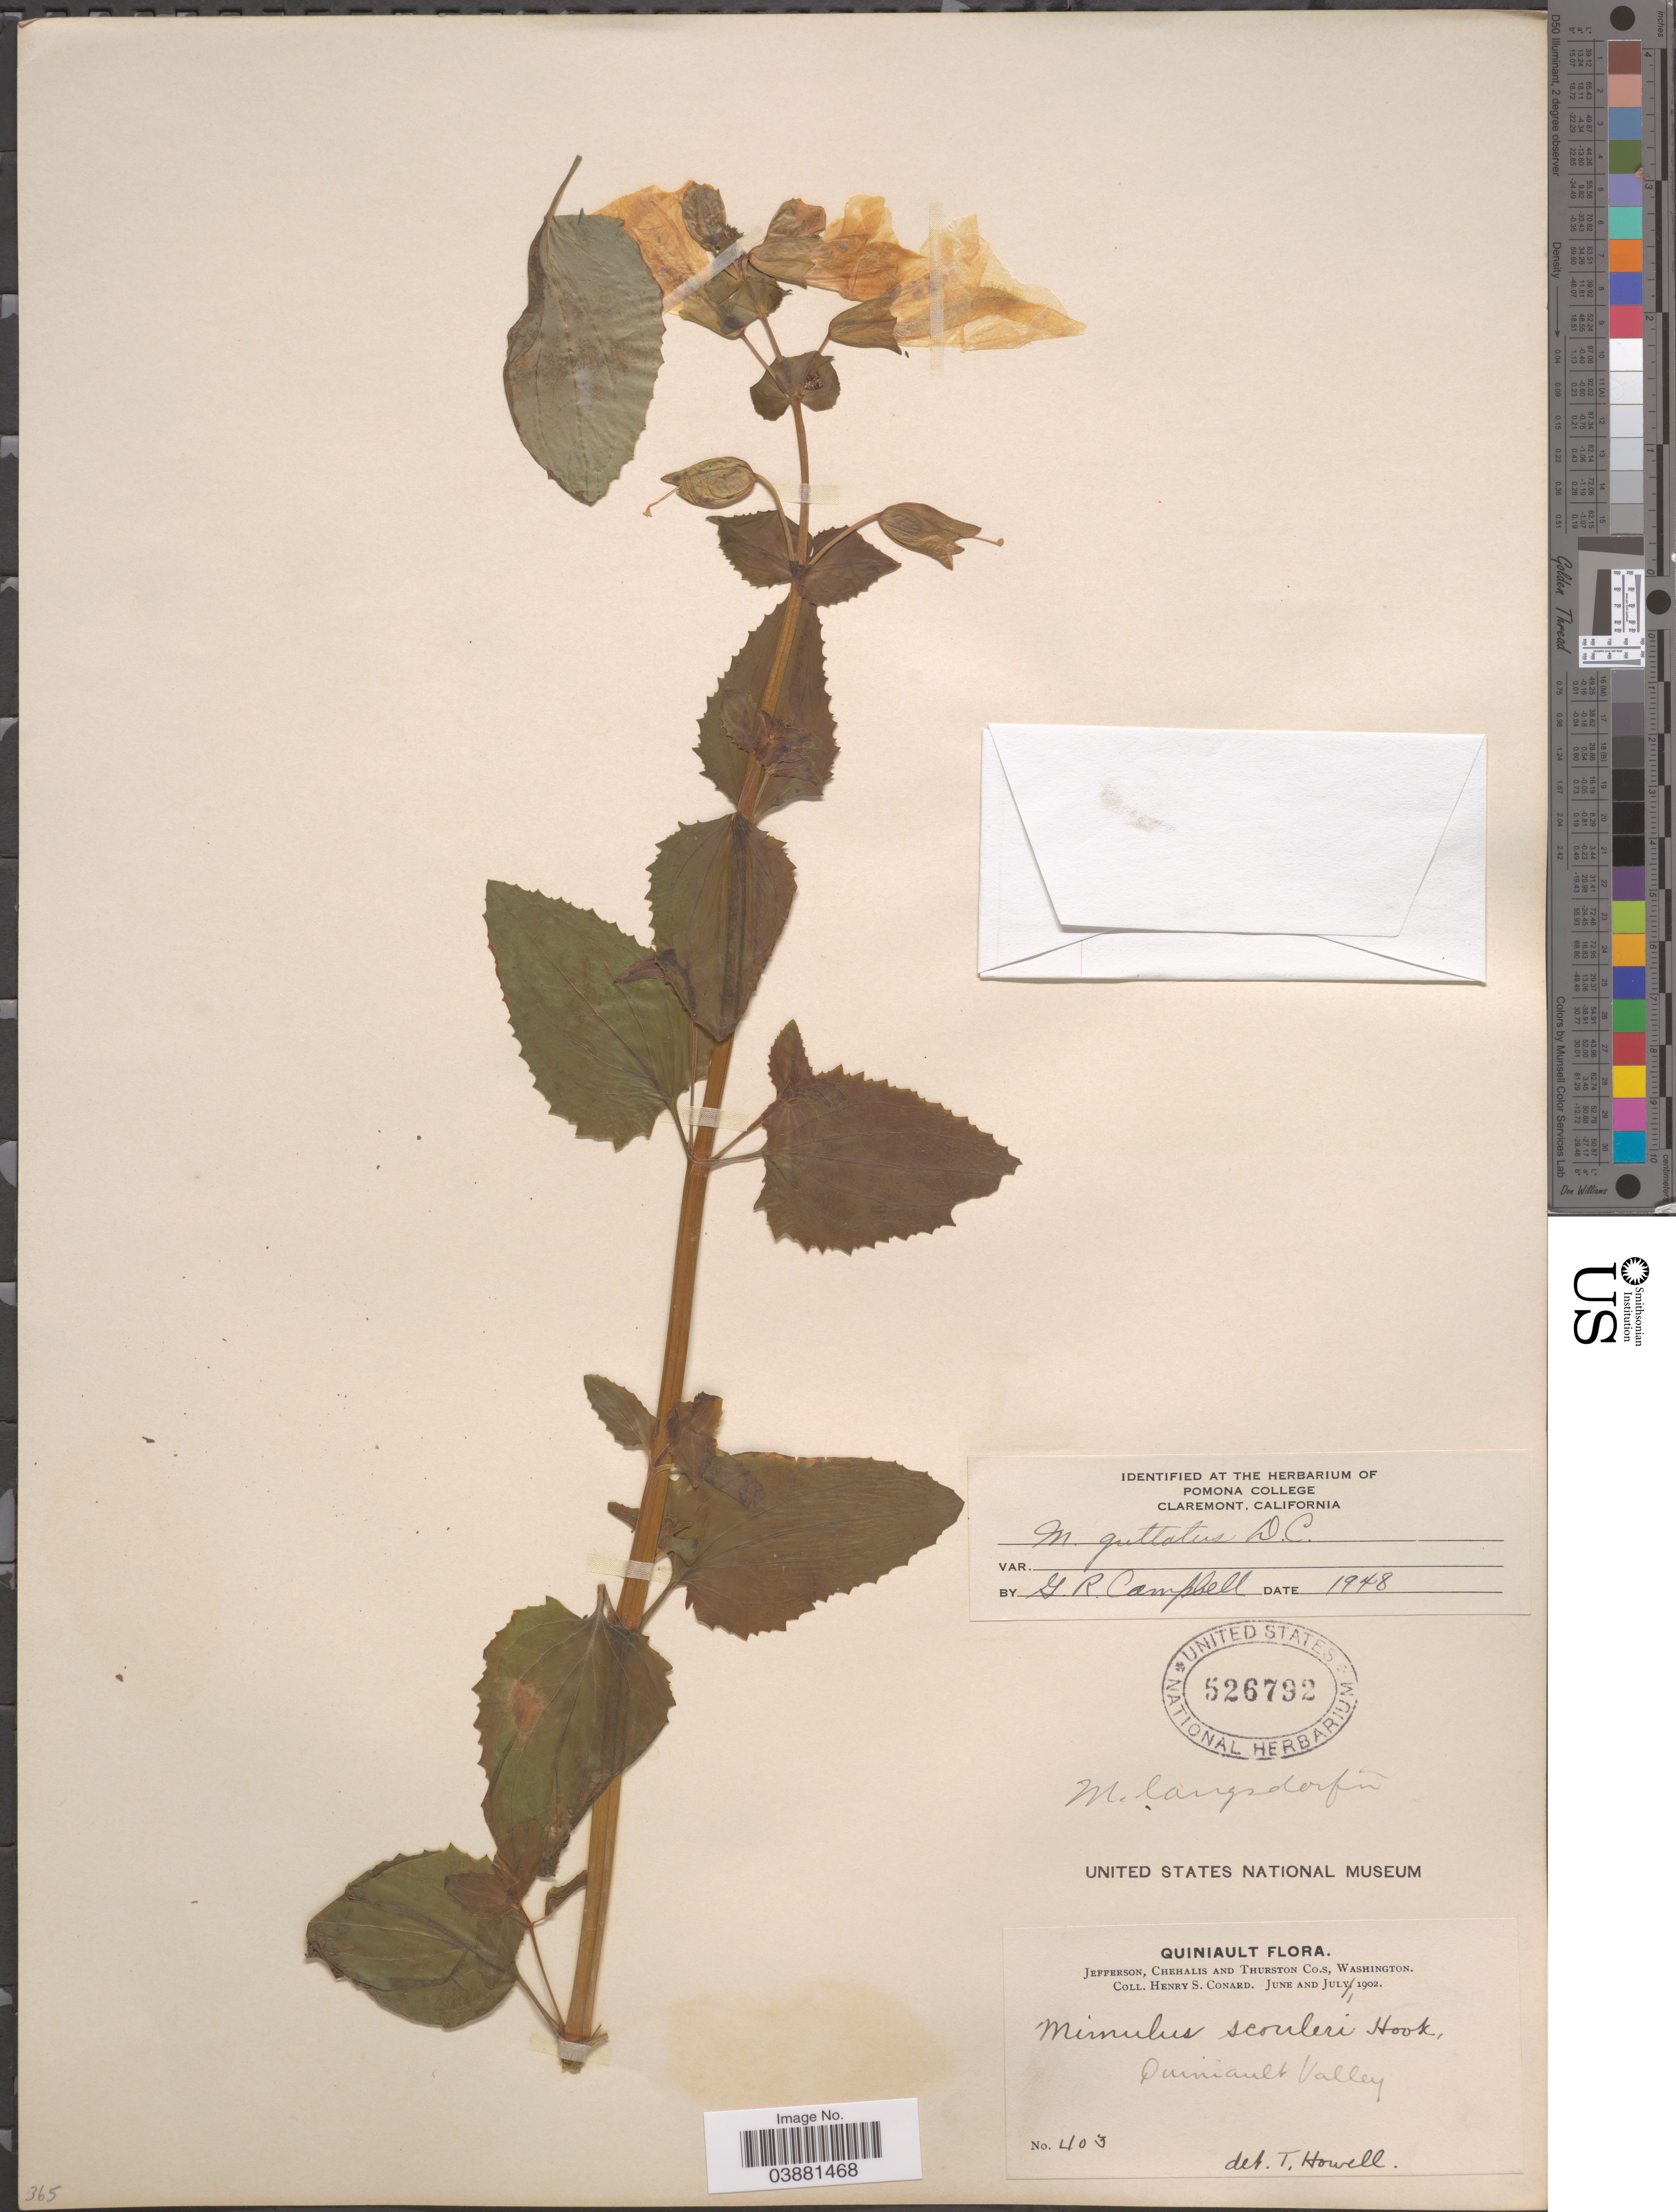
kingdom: Plantae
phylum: Tracheophyta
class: Magnoliopsida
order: Lamiales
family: Phrymaceae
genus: Mimulus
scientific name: Mimulus guttatus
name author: DC.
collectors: H. S. Conard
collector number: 403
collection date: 1902-07-01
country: United States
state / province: Washington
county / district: Thurston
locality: Quiniault. Jefferson, Chehalis and Thurston Co.s. Quiniault Valley.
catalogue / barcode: US 526792